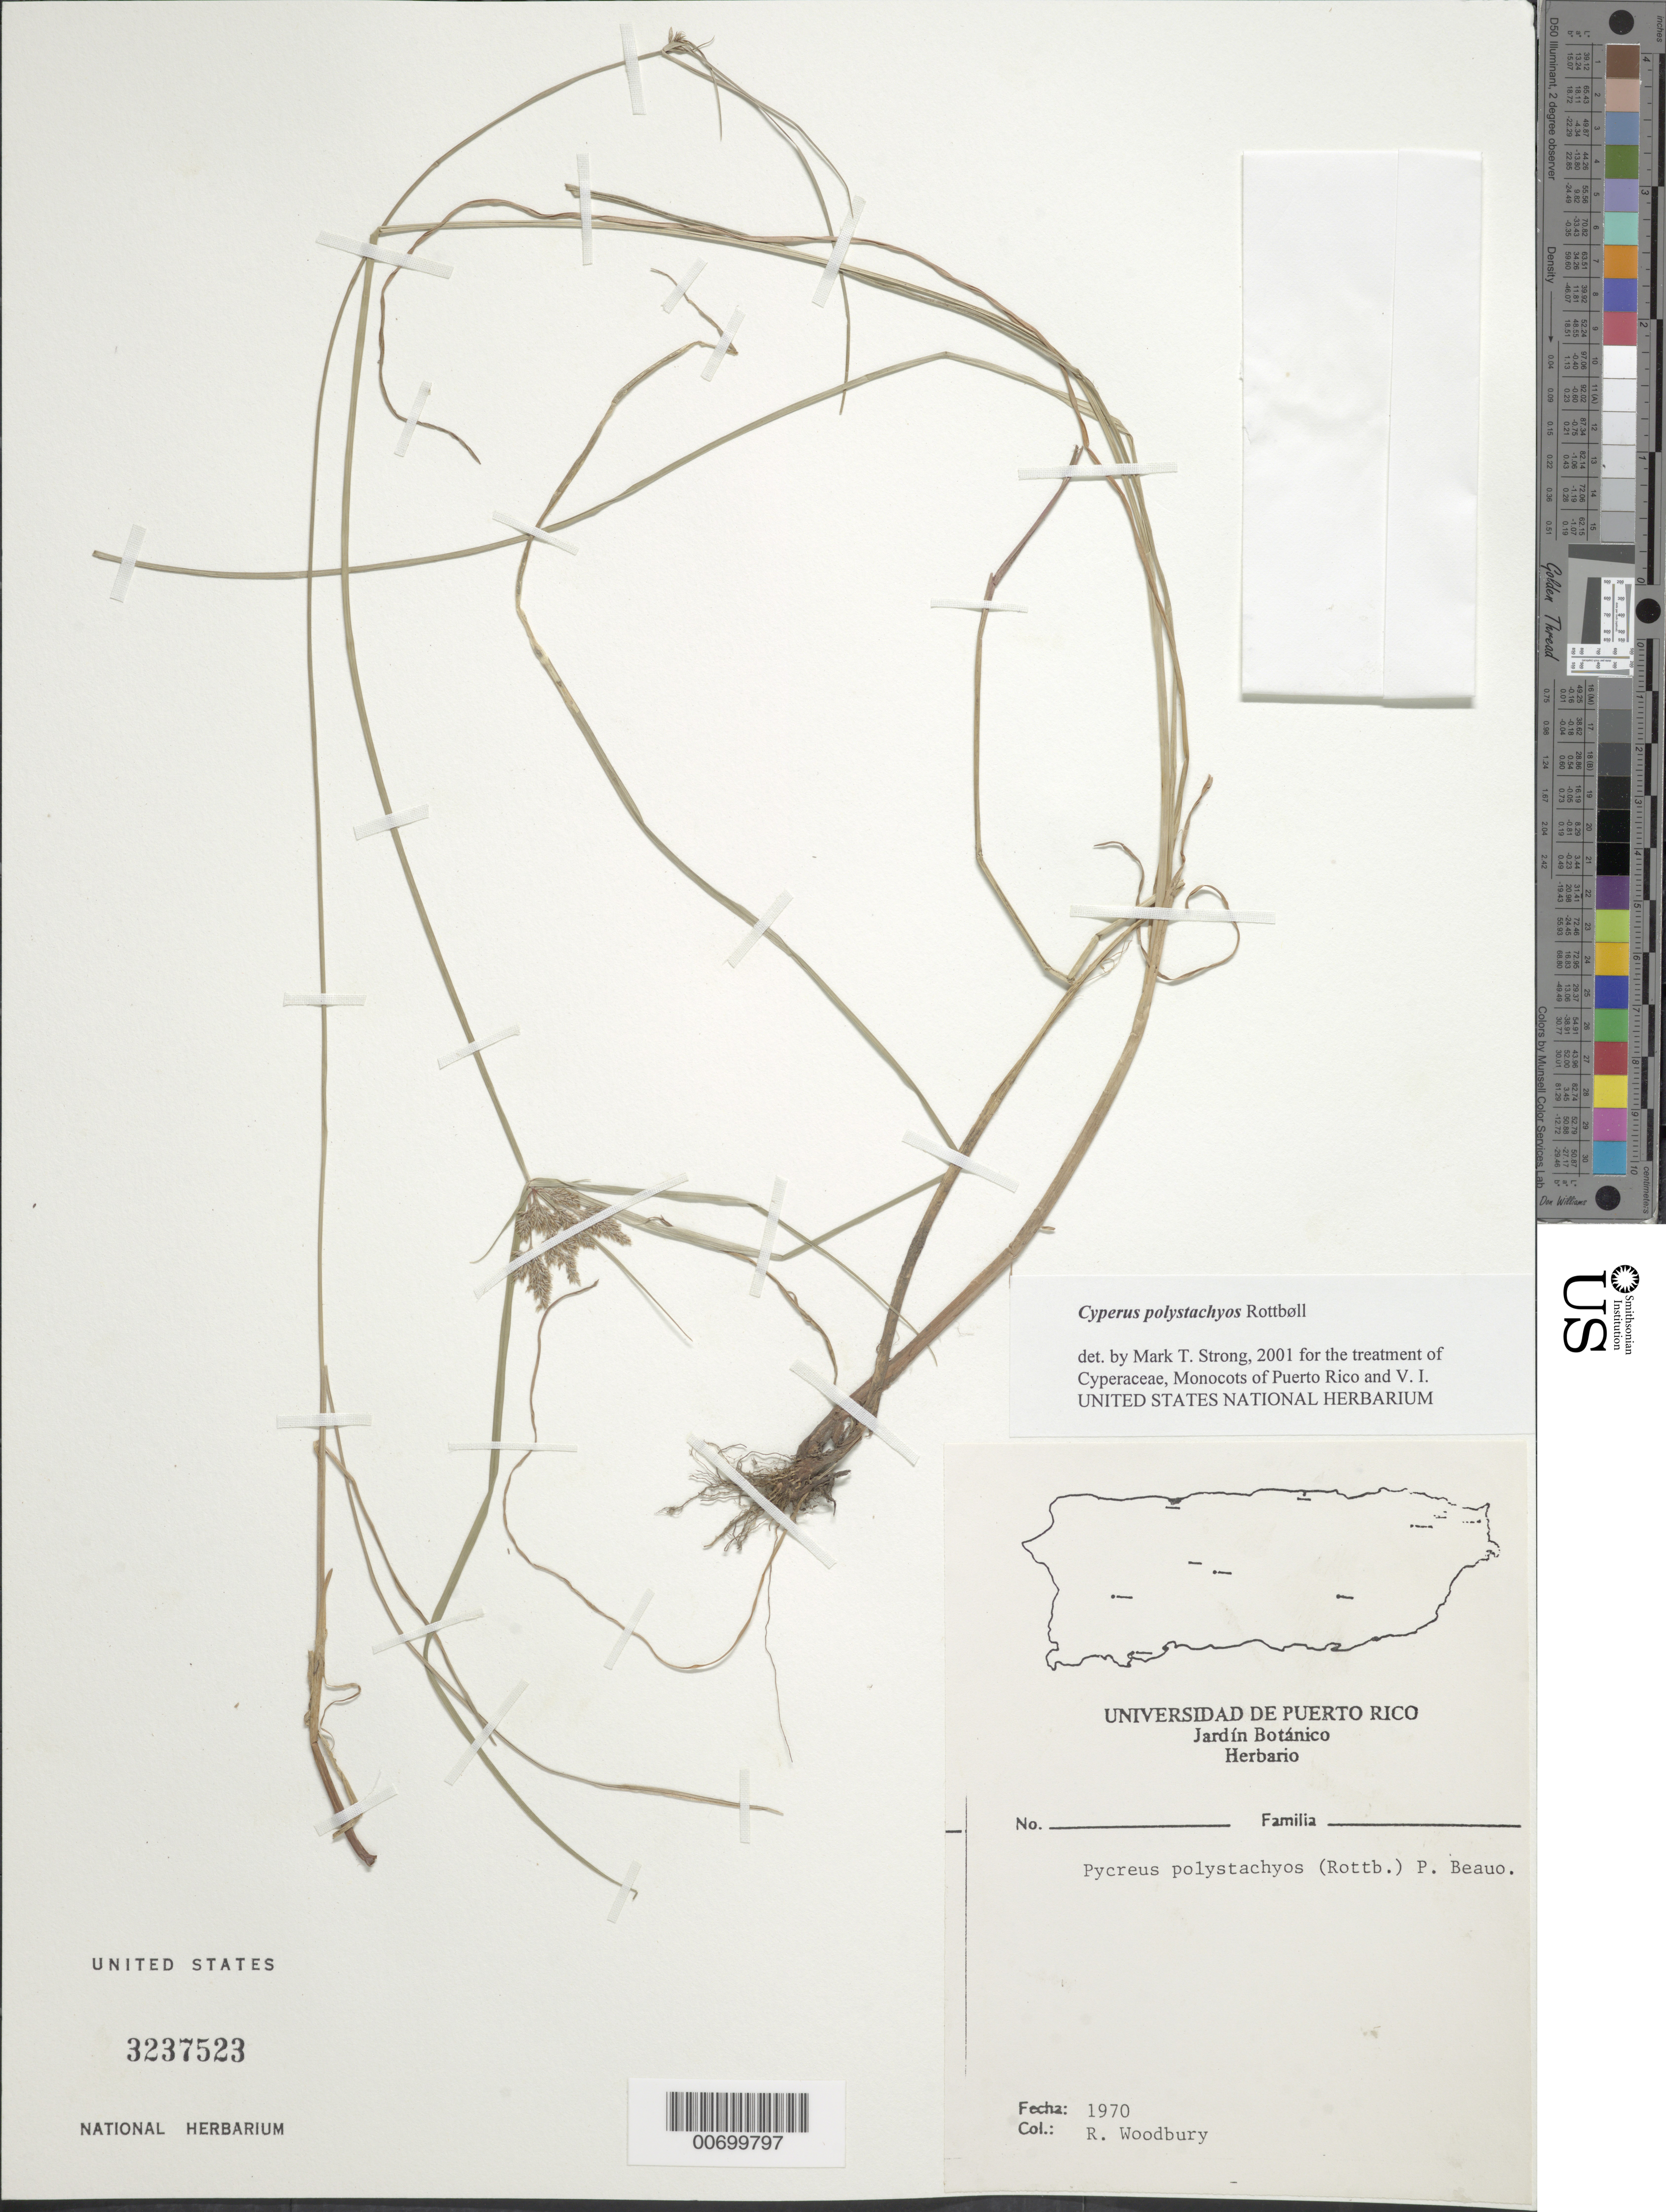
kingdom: Plantae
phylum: Tracheophyta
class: Liliopsida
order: Poales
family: Cyperaceae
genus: Cyperus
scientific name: Cyperus polystachyos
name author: Rottb.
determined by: Strong, M. T., (US), Smithsonian Institution - National Museum of Natural History (UNITED STATES)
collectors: R. O. Woodbury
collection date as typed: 1970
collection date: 1970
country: Puerto Rico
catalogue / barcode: US 3237523